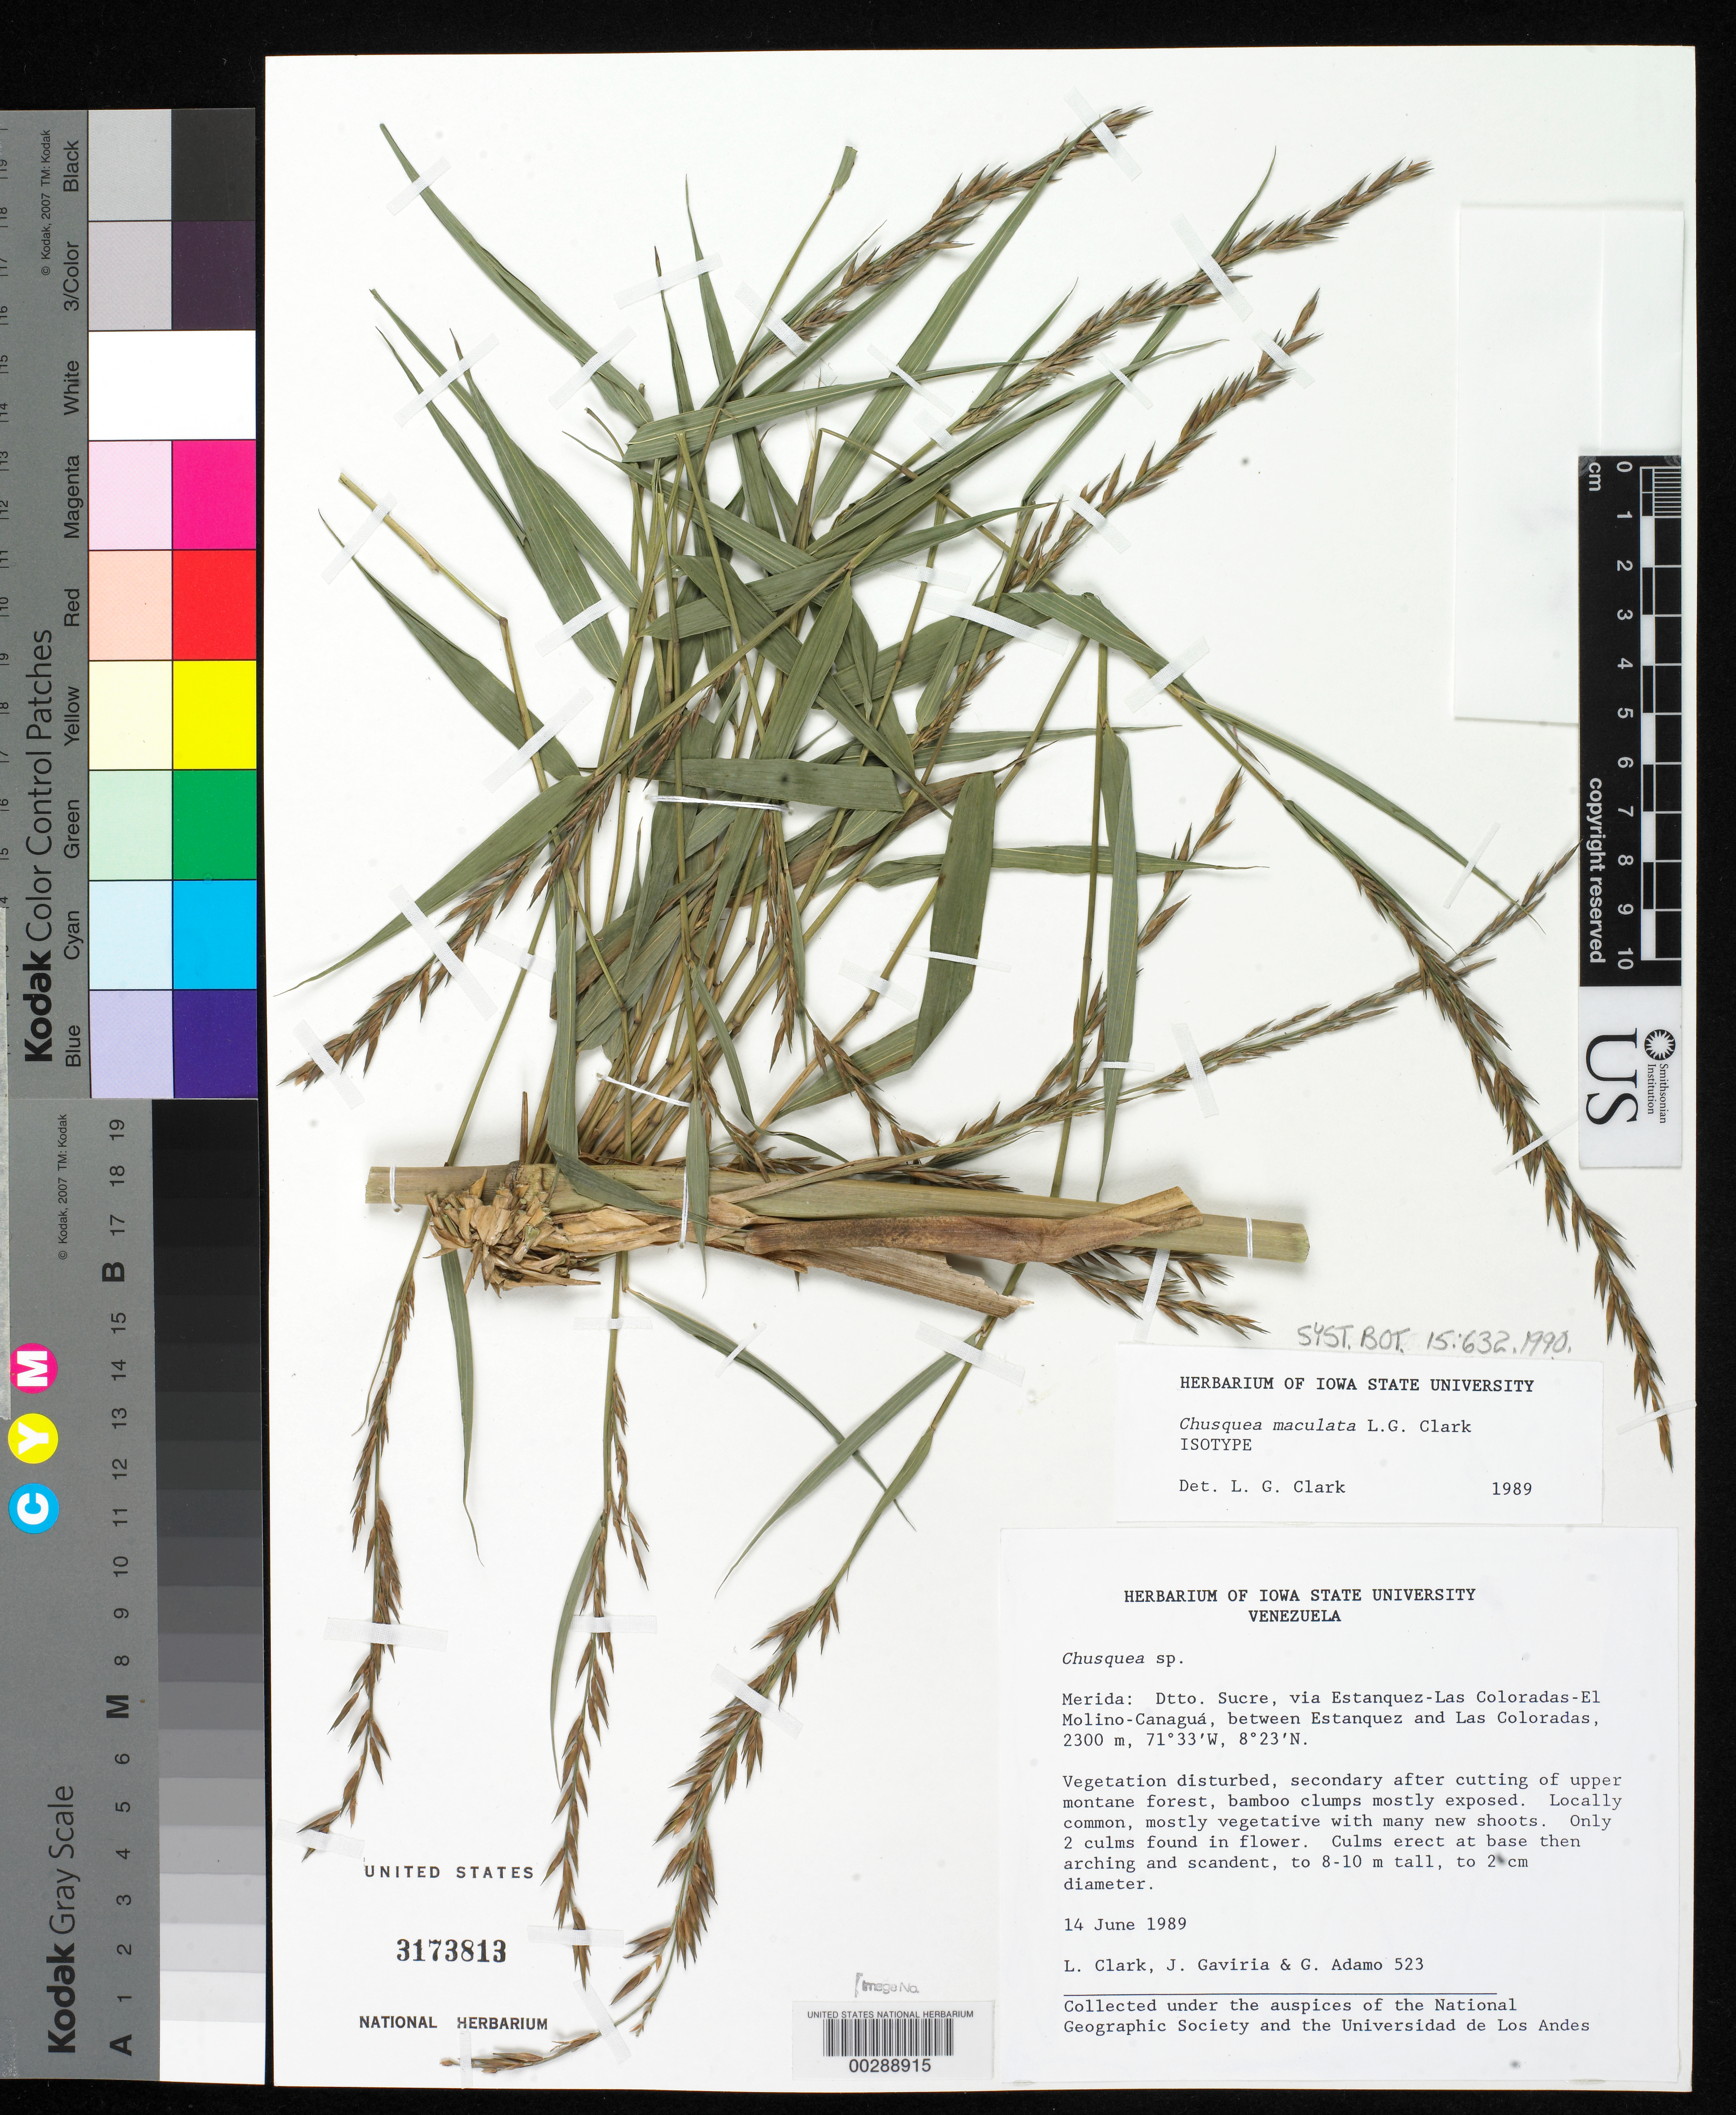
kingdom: Plantae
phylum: Tracheophyta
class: Liliopsida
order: Poales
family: Poaceae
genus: Chusquea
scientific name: Chusquea maculata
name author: L.G. Clark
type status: Isotype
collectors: L. G. Clark, J. Gaviria & G. Adamo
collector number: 523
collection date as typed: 14 Jun 1983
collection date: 1989-06-14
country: Venezuela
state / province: Mérida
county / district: Sucre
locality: Via Estranquez-las coloradas-el Molino-Canagua, between Estranquez and las Coloradas.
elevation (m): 2300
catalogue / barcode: US 3173813